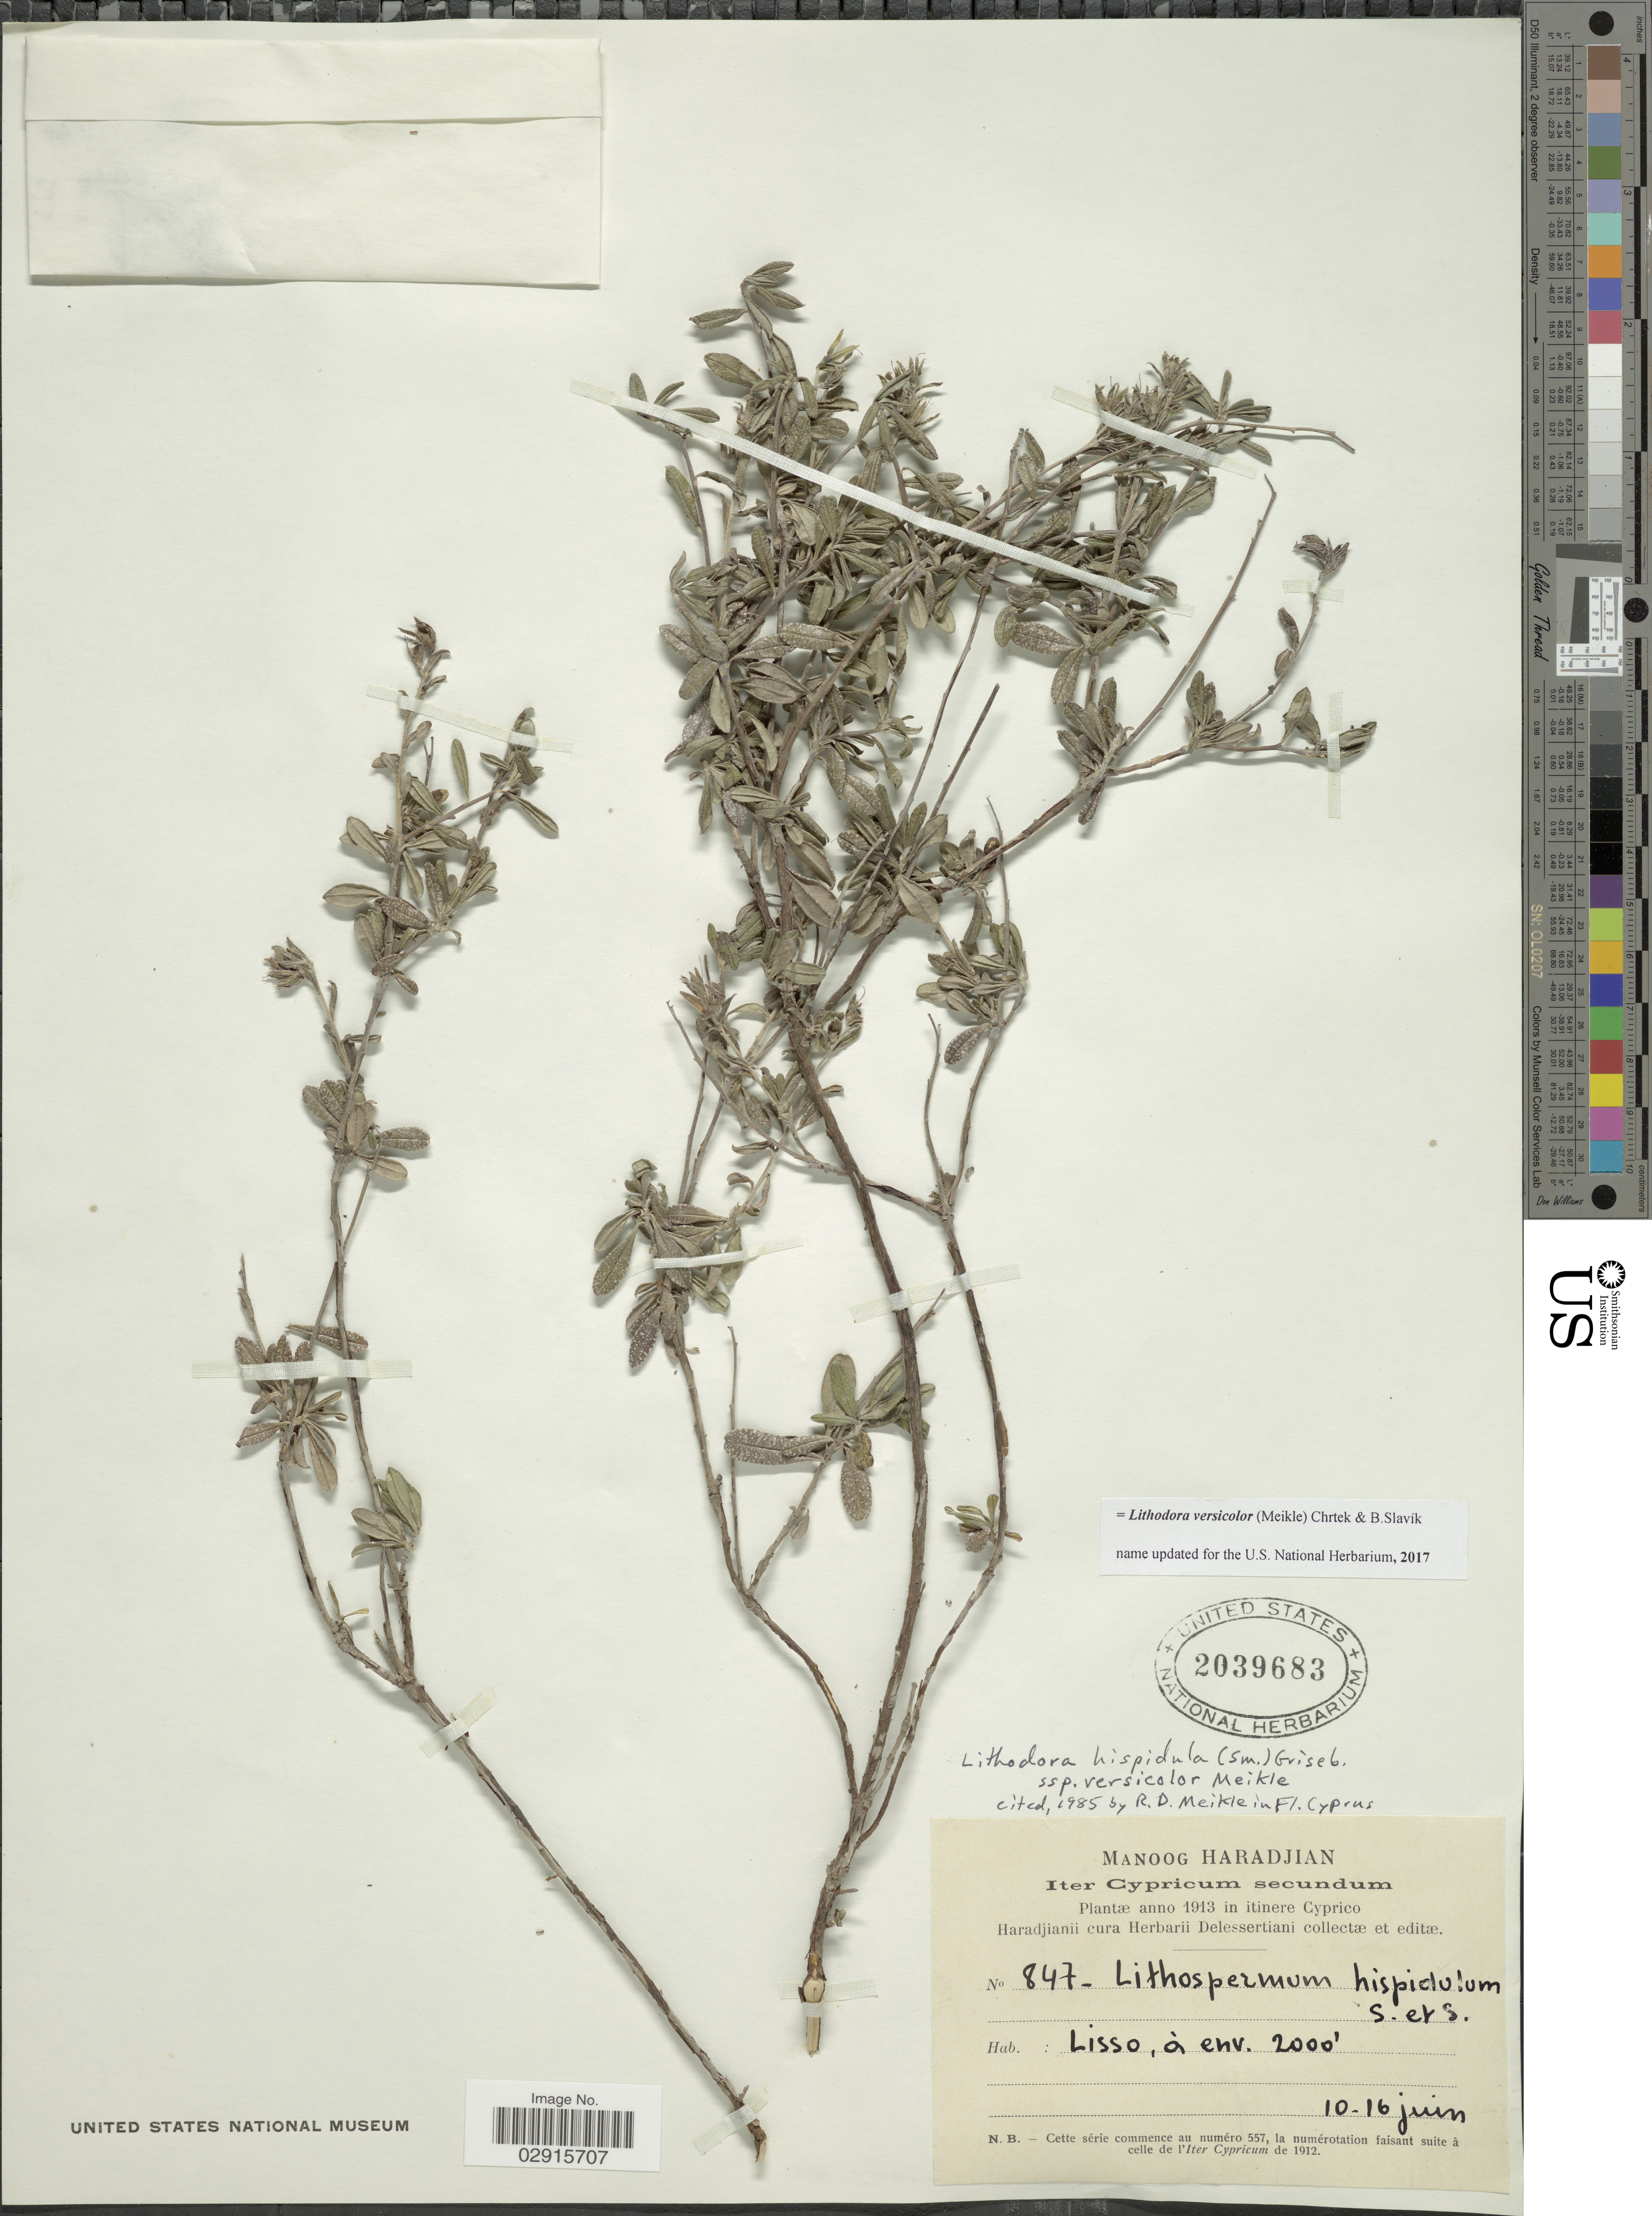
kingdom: Plantae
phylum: Tracheophyta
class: Magnoliopsida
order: Boraginales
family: Boraginaceae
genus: Lithodora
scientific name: Lithodora versicolor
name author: (Meikle) Chrtek & B.Slavík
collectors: M. Haradjian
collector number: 847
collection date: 1913-06-10/1913-06-16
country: Cyprus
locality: Iter Cypricum. Lisso.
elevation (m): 610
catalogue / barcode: US 2039683